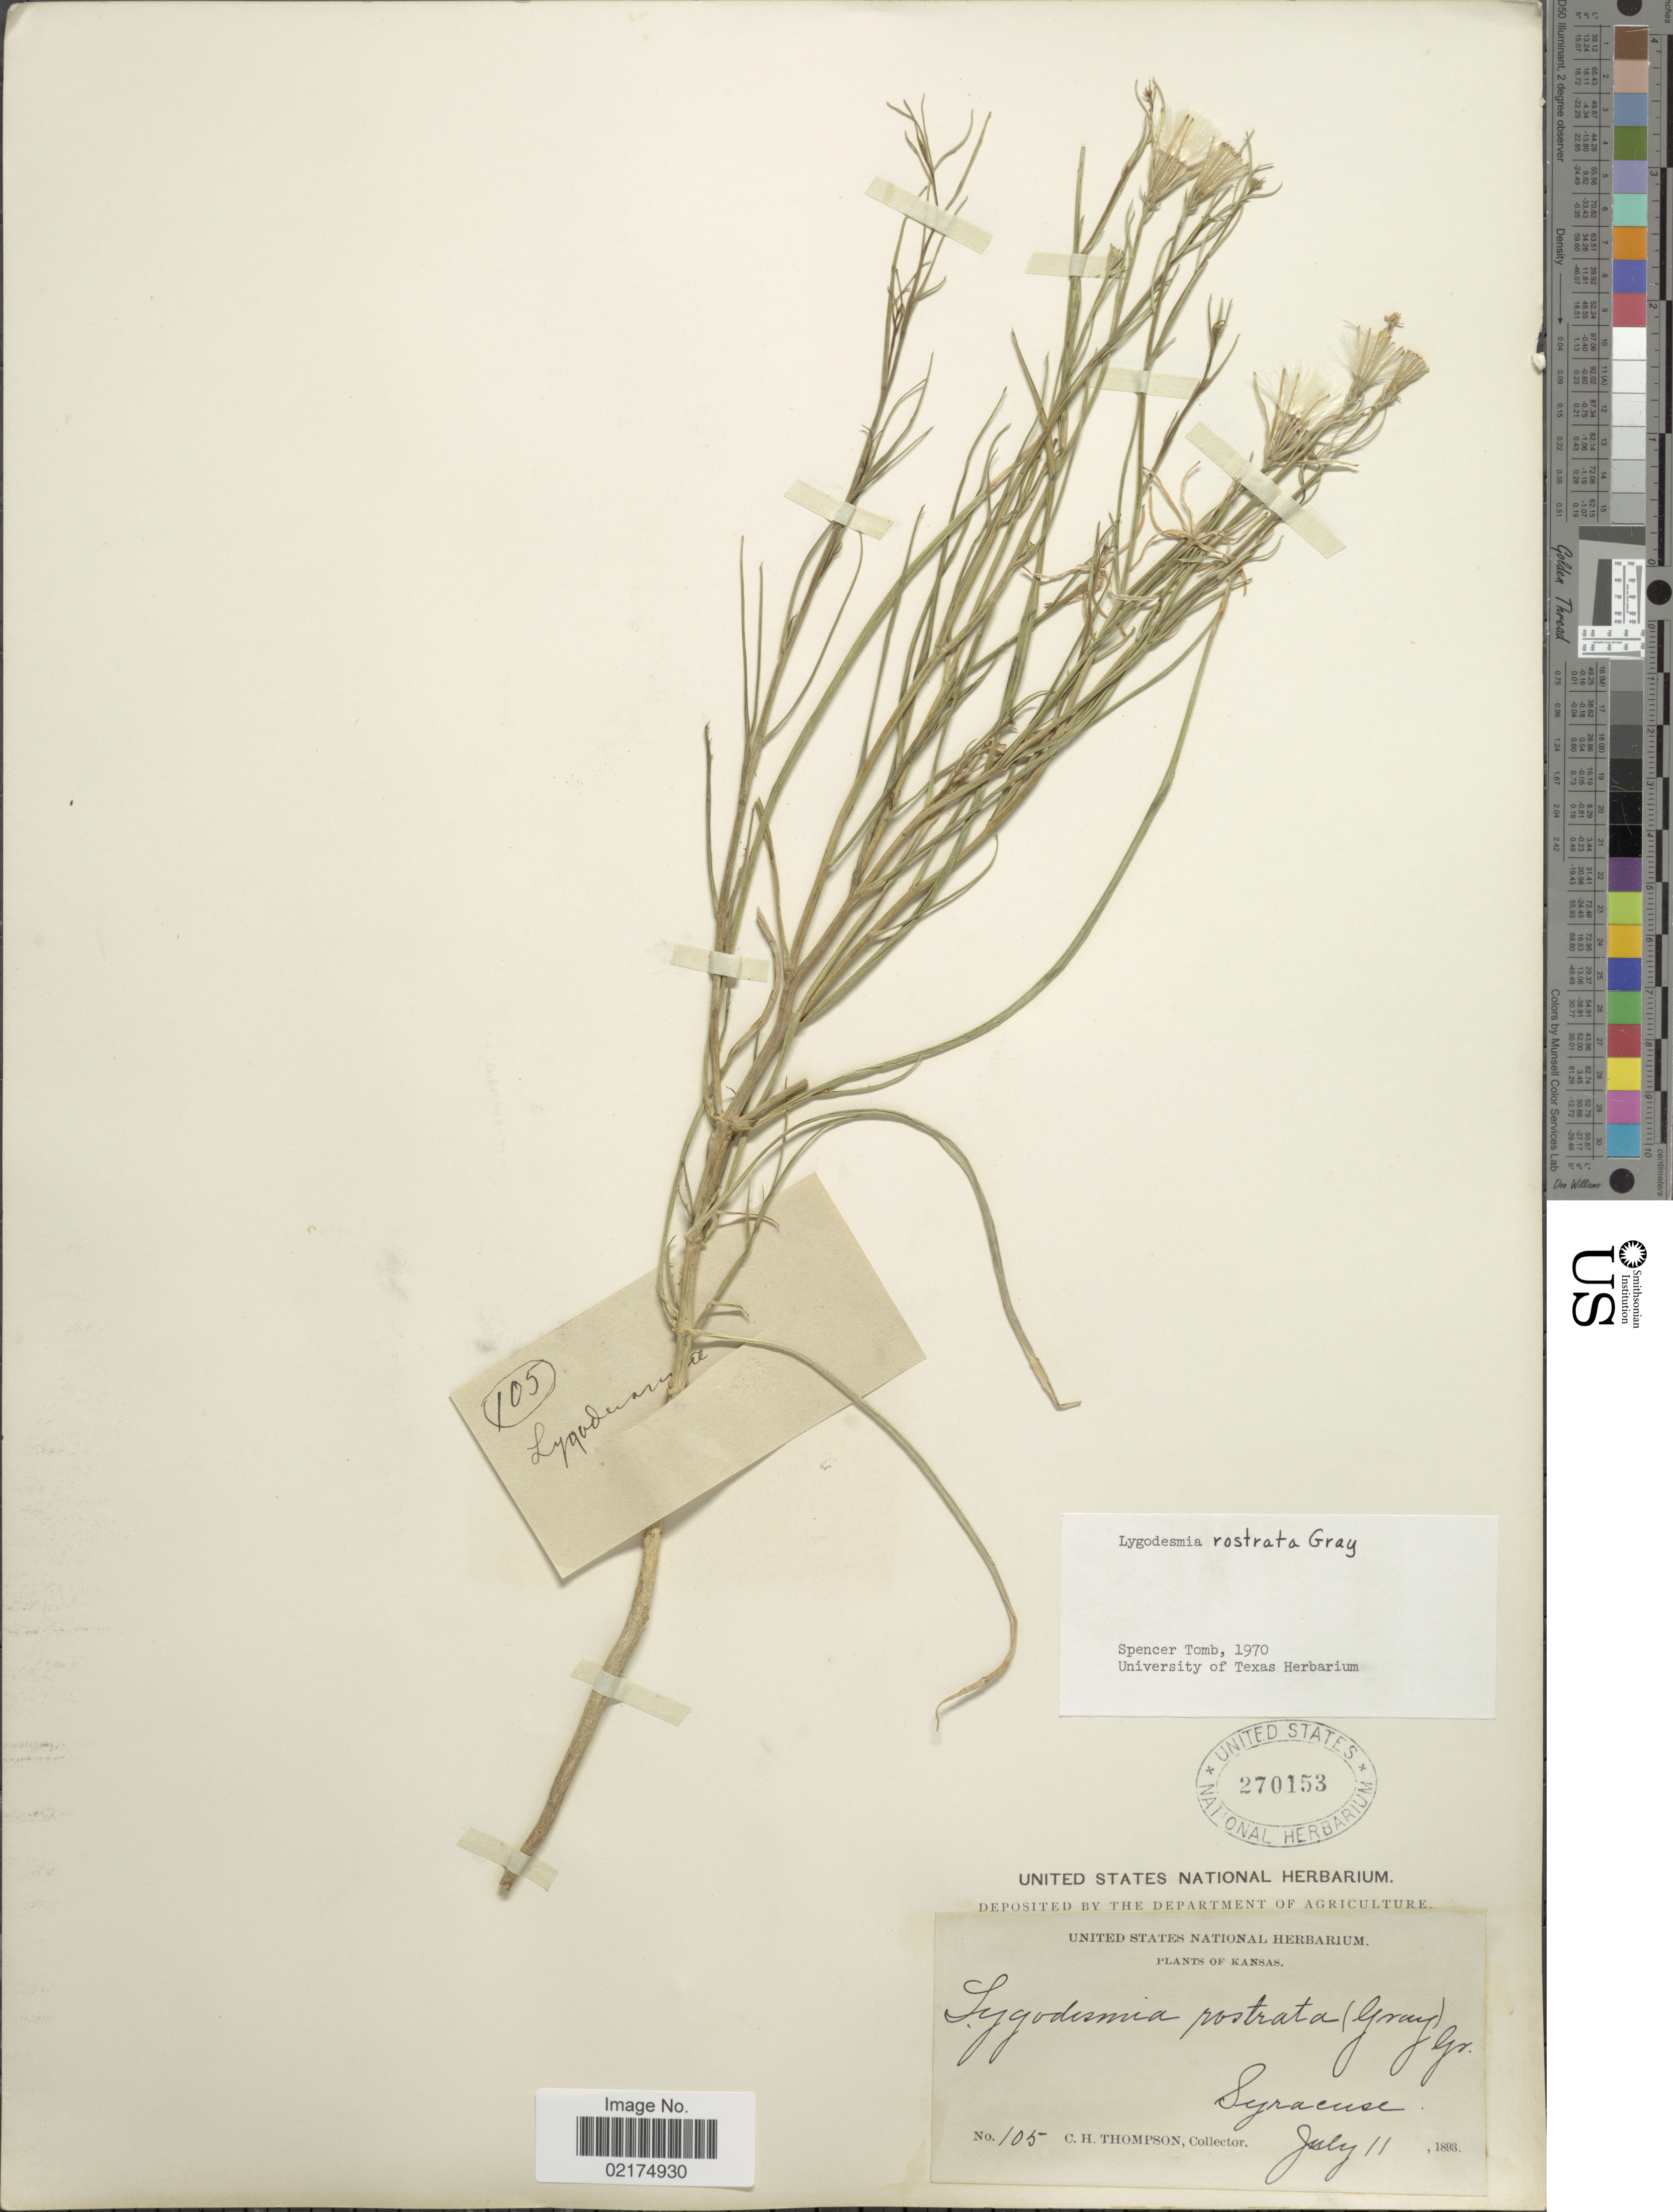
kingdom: Plantae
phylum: Tracheophyta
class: Magnoliopsida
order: Asterales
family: Asteraceae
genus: Shinnersoseris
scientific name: Shinnersoseris rostrata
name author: (A. Gray) Tomb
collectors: C. H. Thompson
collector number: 105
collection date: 1893-07-11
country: United States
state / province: Kansas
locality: Syracuse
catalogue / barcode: US 270153